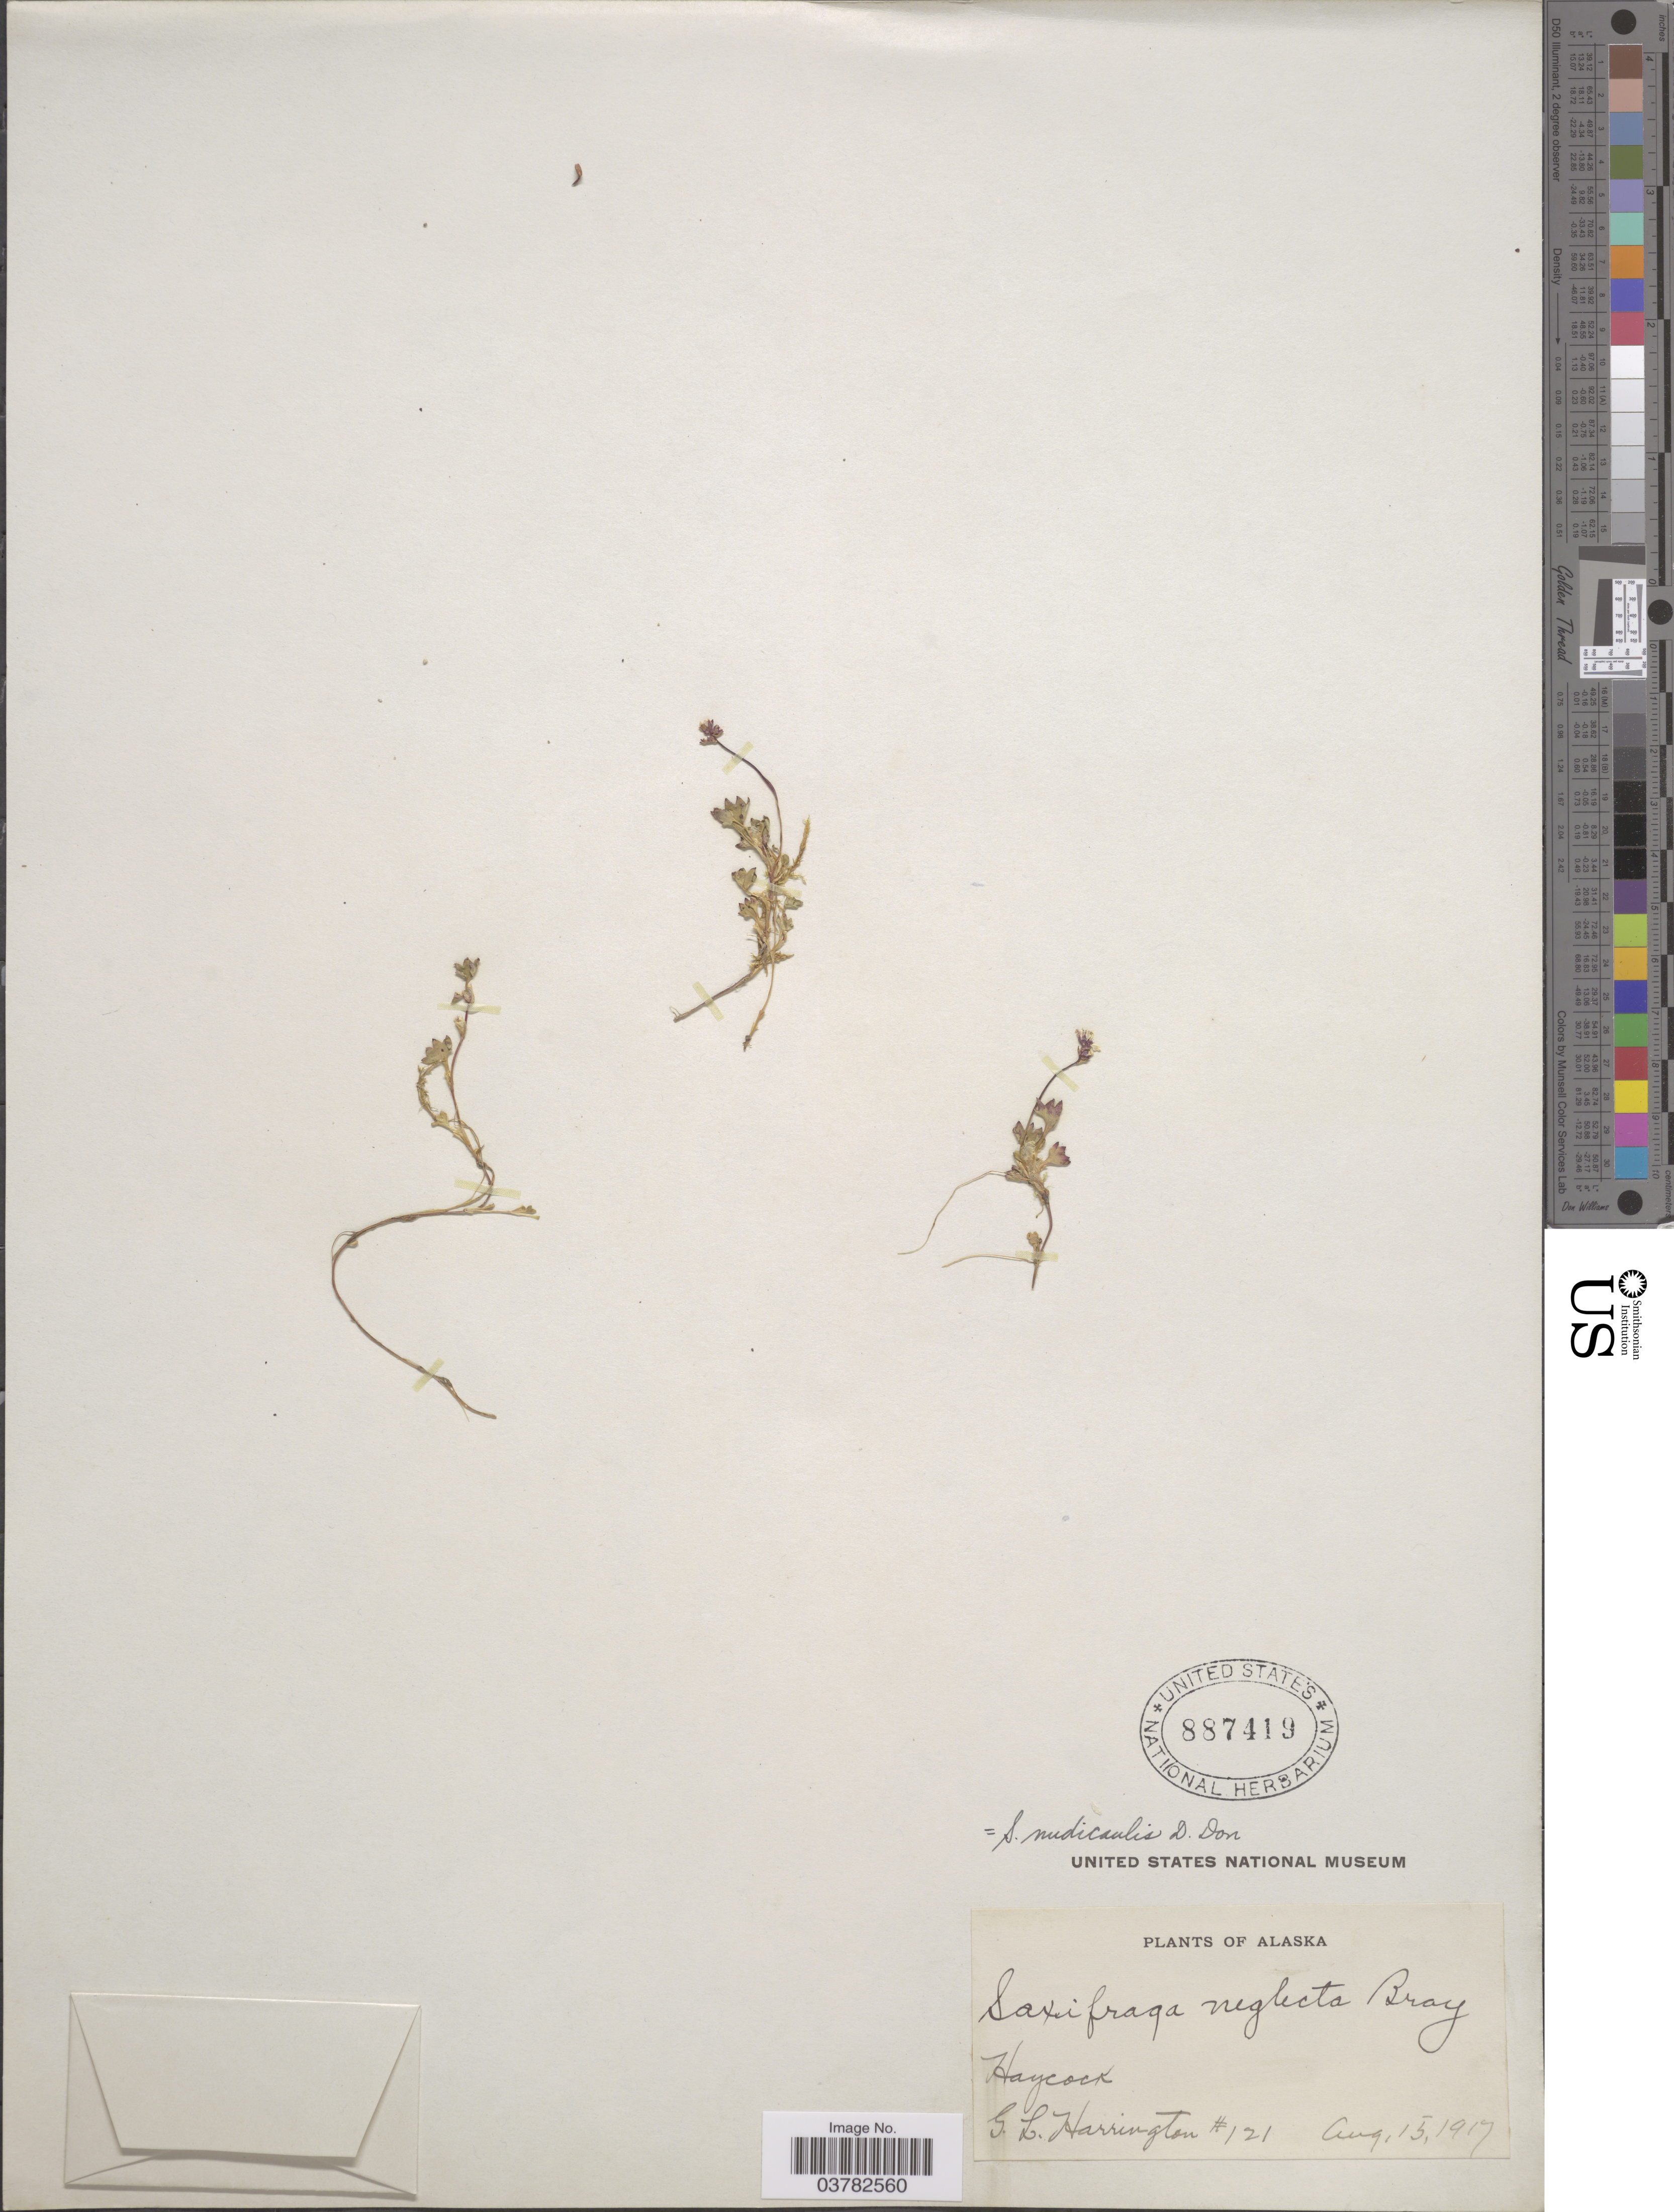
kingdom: Plantae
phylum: Tracheophyta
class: Magnoliopsida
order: Saxifragales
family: Saxifragaceae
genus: Saxifraga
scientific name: Saxifraga nudicaulis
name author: D. Don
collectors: G. Harrington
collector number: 121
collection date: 1917-08-15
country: United States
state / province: Alaska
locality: Haycock.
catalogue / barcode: US 887419